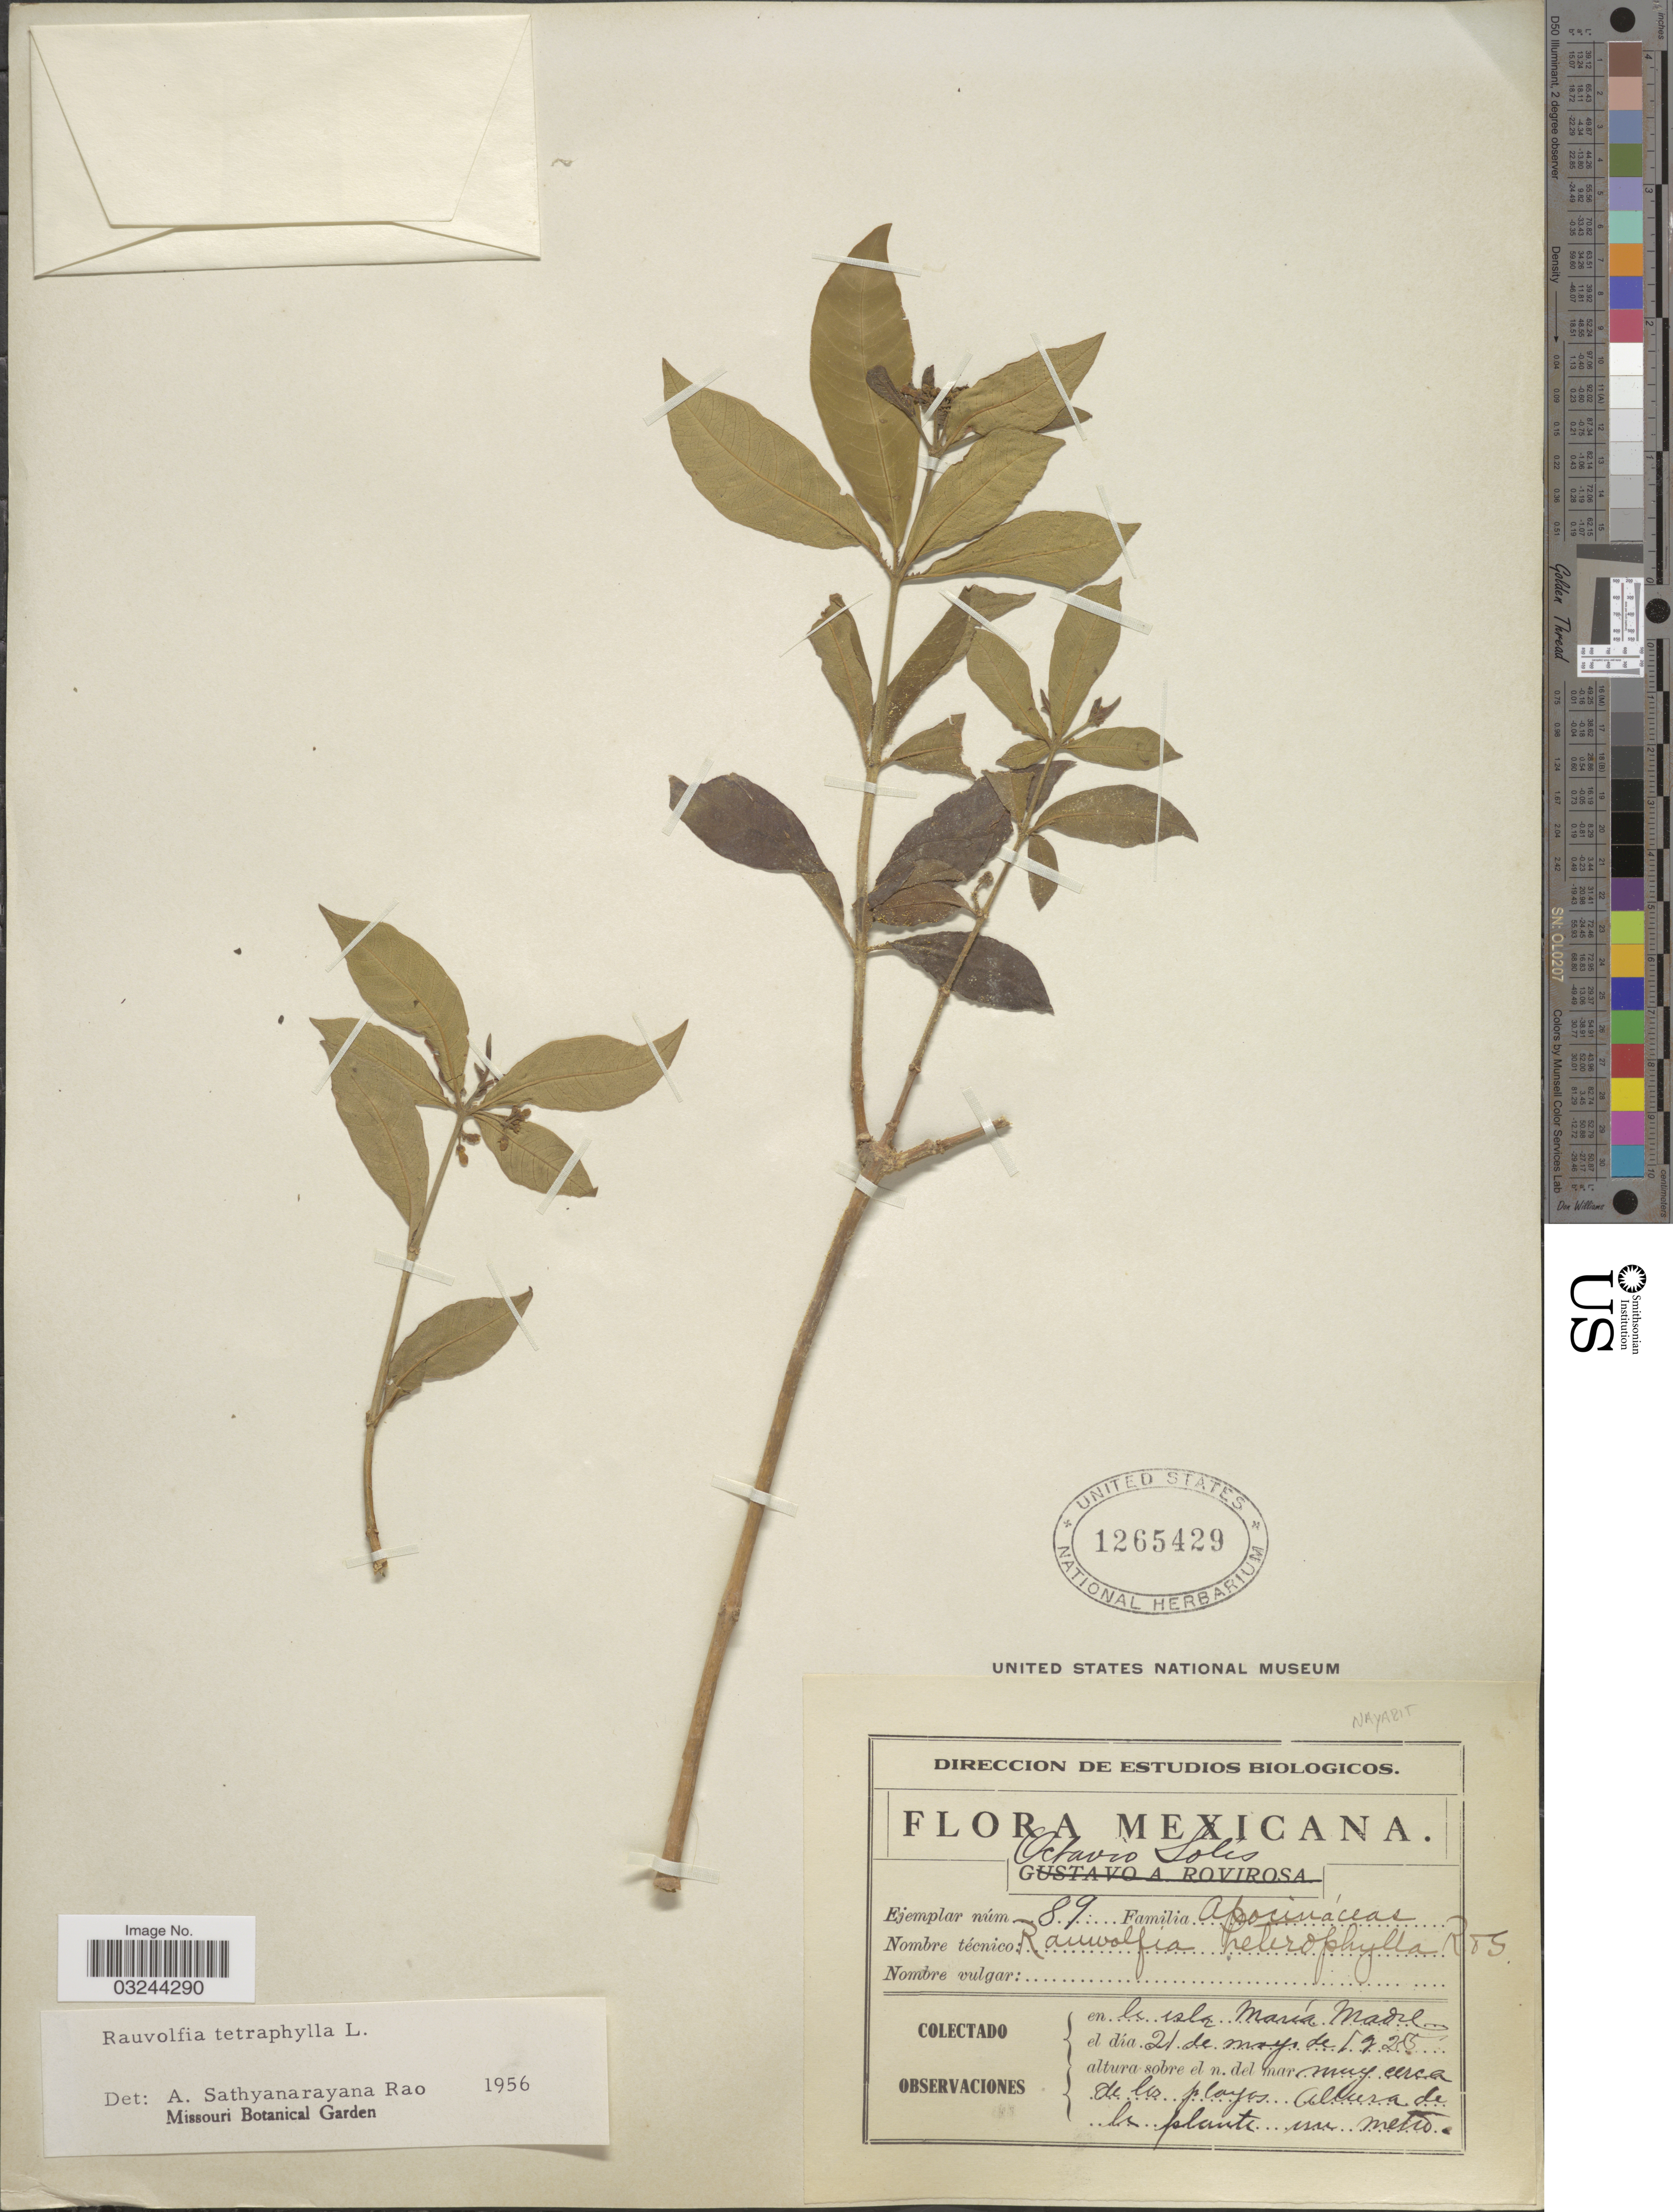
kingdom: Plantae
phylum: Tracheophyta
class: Magnoliopsida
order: Gentianales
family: Apocynaceae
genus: Rauvolfia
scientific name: Rauvolfia tetraphylla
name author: L.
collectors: O. Solis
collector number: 89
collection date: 1925-05-21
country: Mexico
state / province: Nayarit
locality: Le isla María Madre.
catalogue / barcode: US 1265429